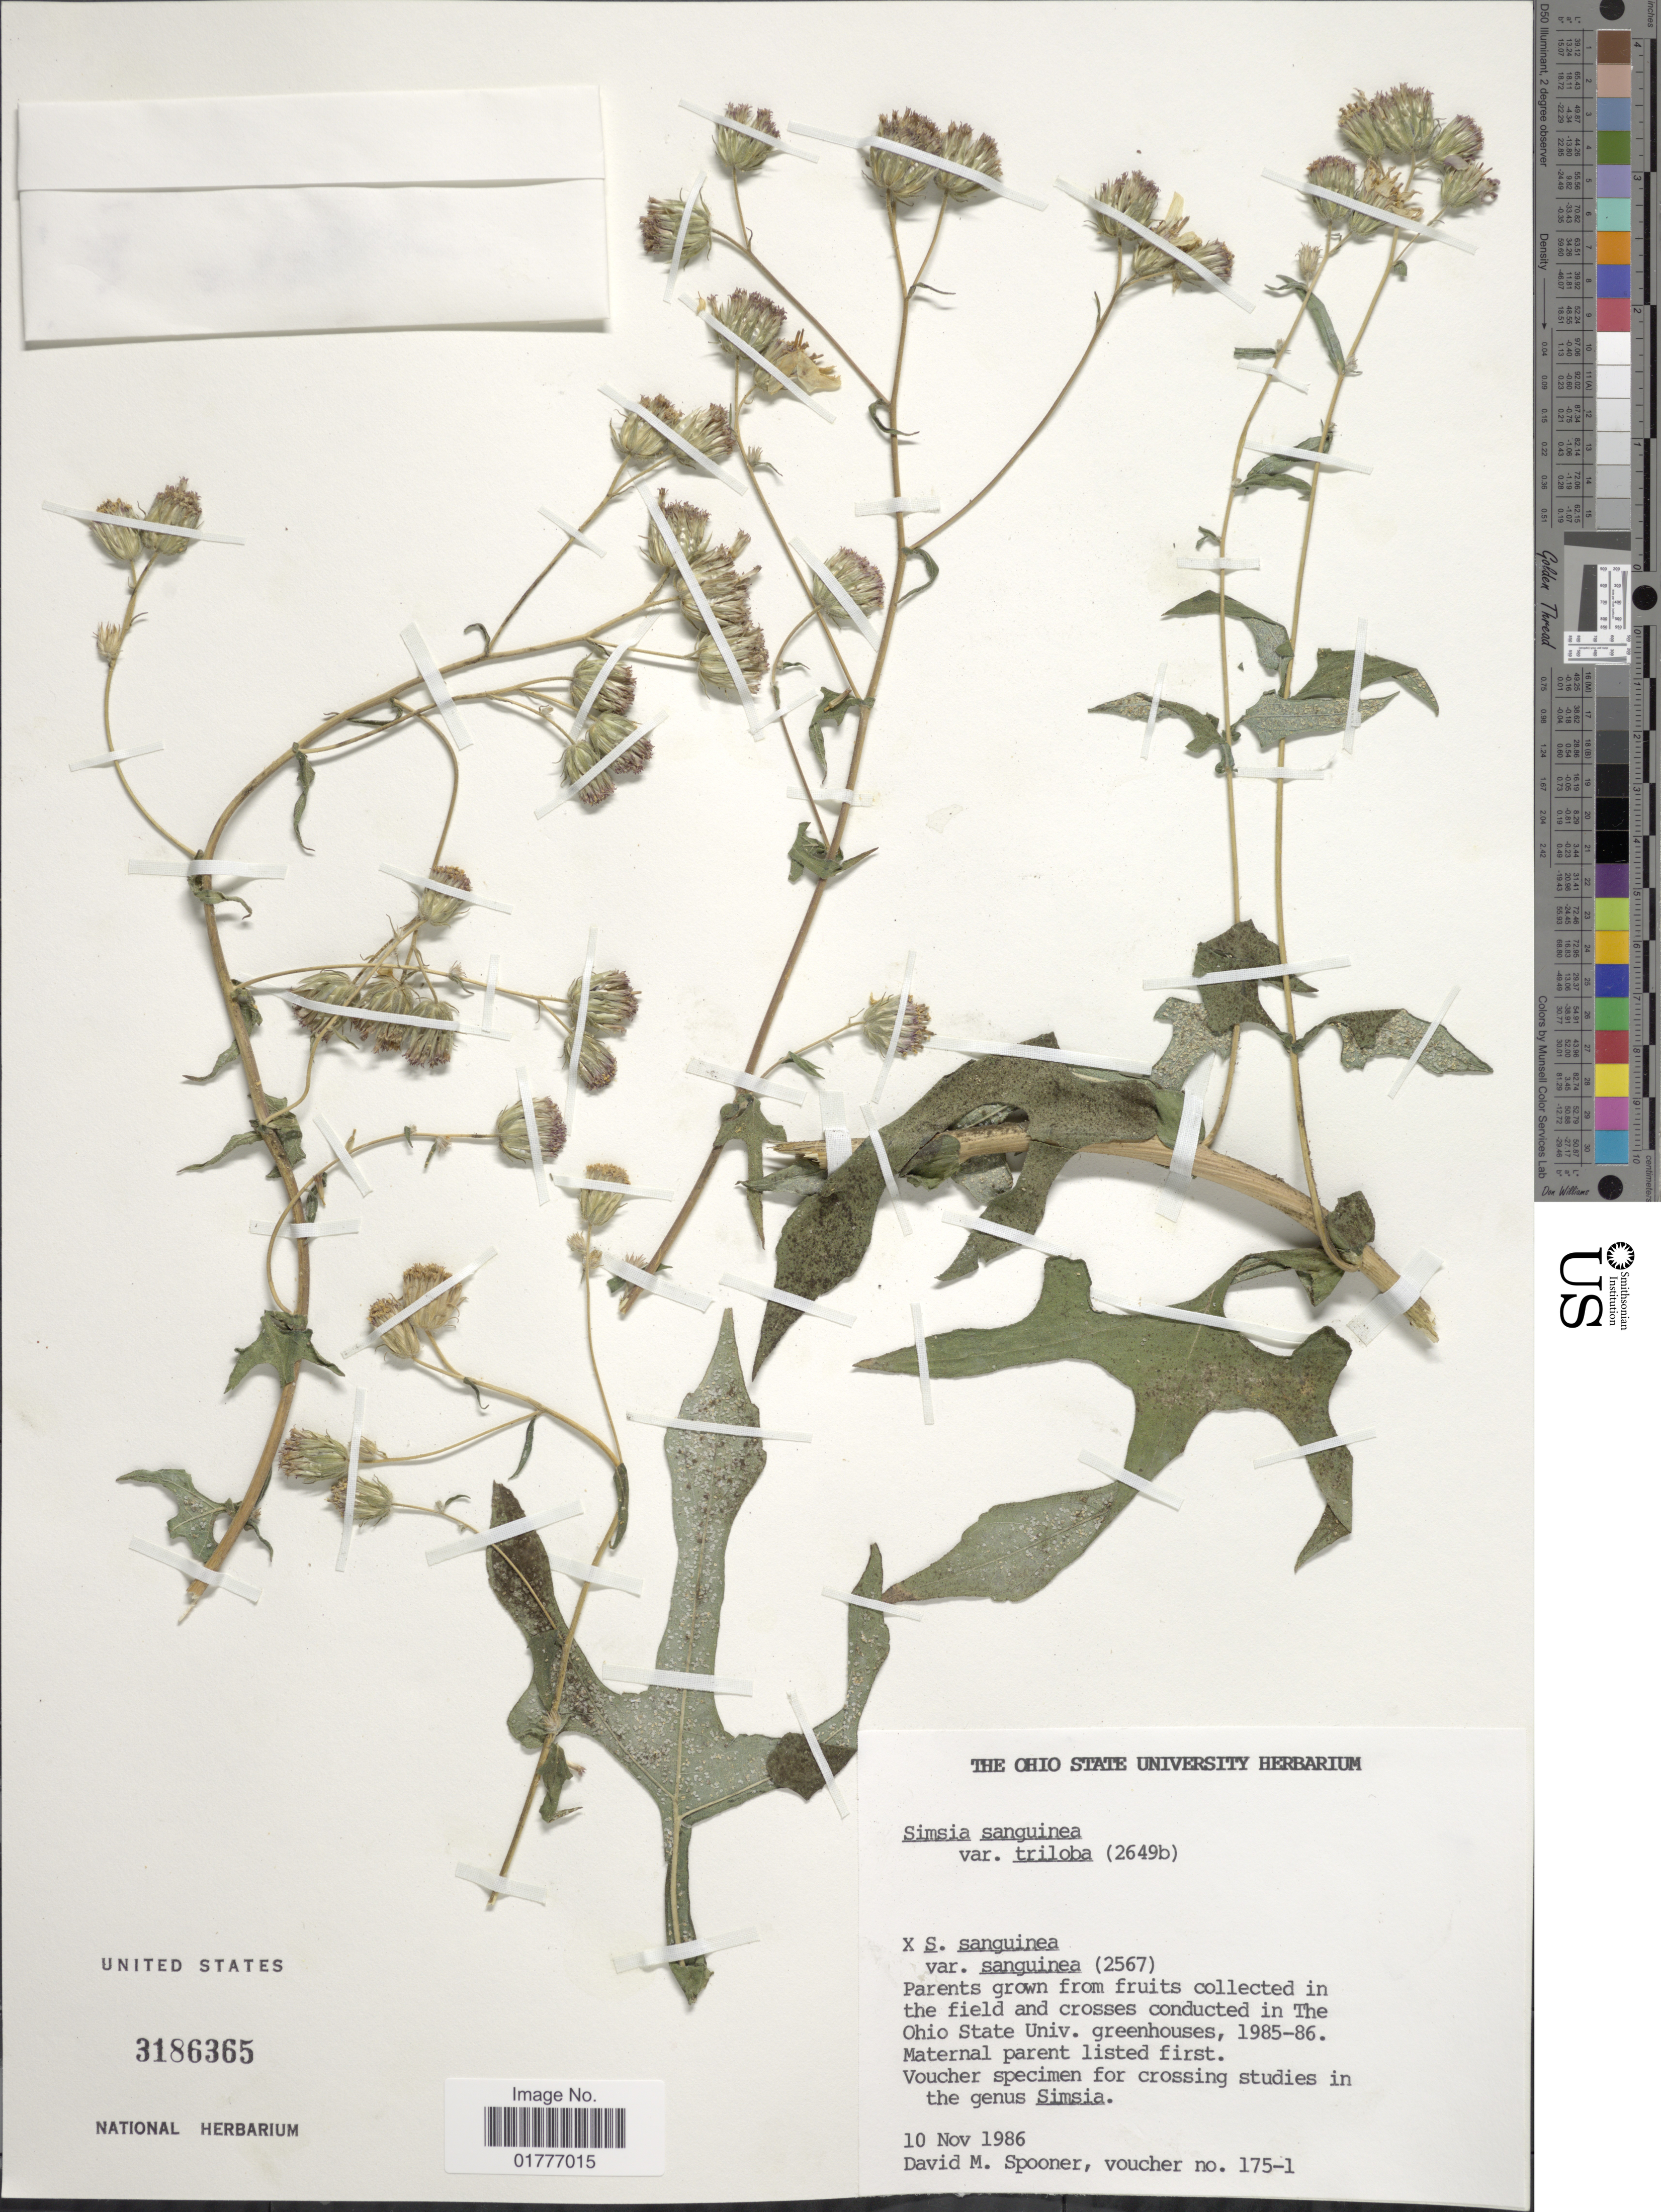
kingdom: Plantae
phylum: Tracheophyta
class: Magnoliopsida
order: Asterales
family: Asteraceae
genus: Simsia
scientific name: Simsia sanguinea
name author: A. Gray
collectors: D. Spooner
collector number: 175-1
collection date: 1986-11-10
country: United States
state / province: Ohio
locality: In the field and crosses conducted in The Ohio State Univ. greenhouses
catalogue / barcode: US 3186365